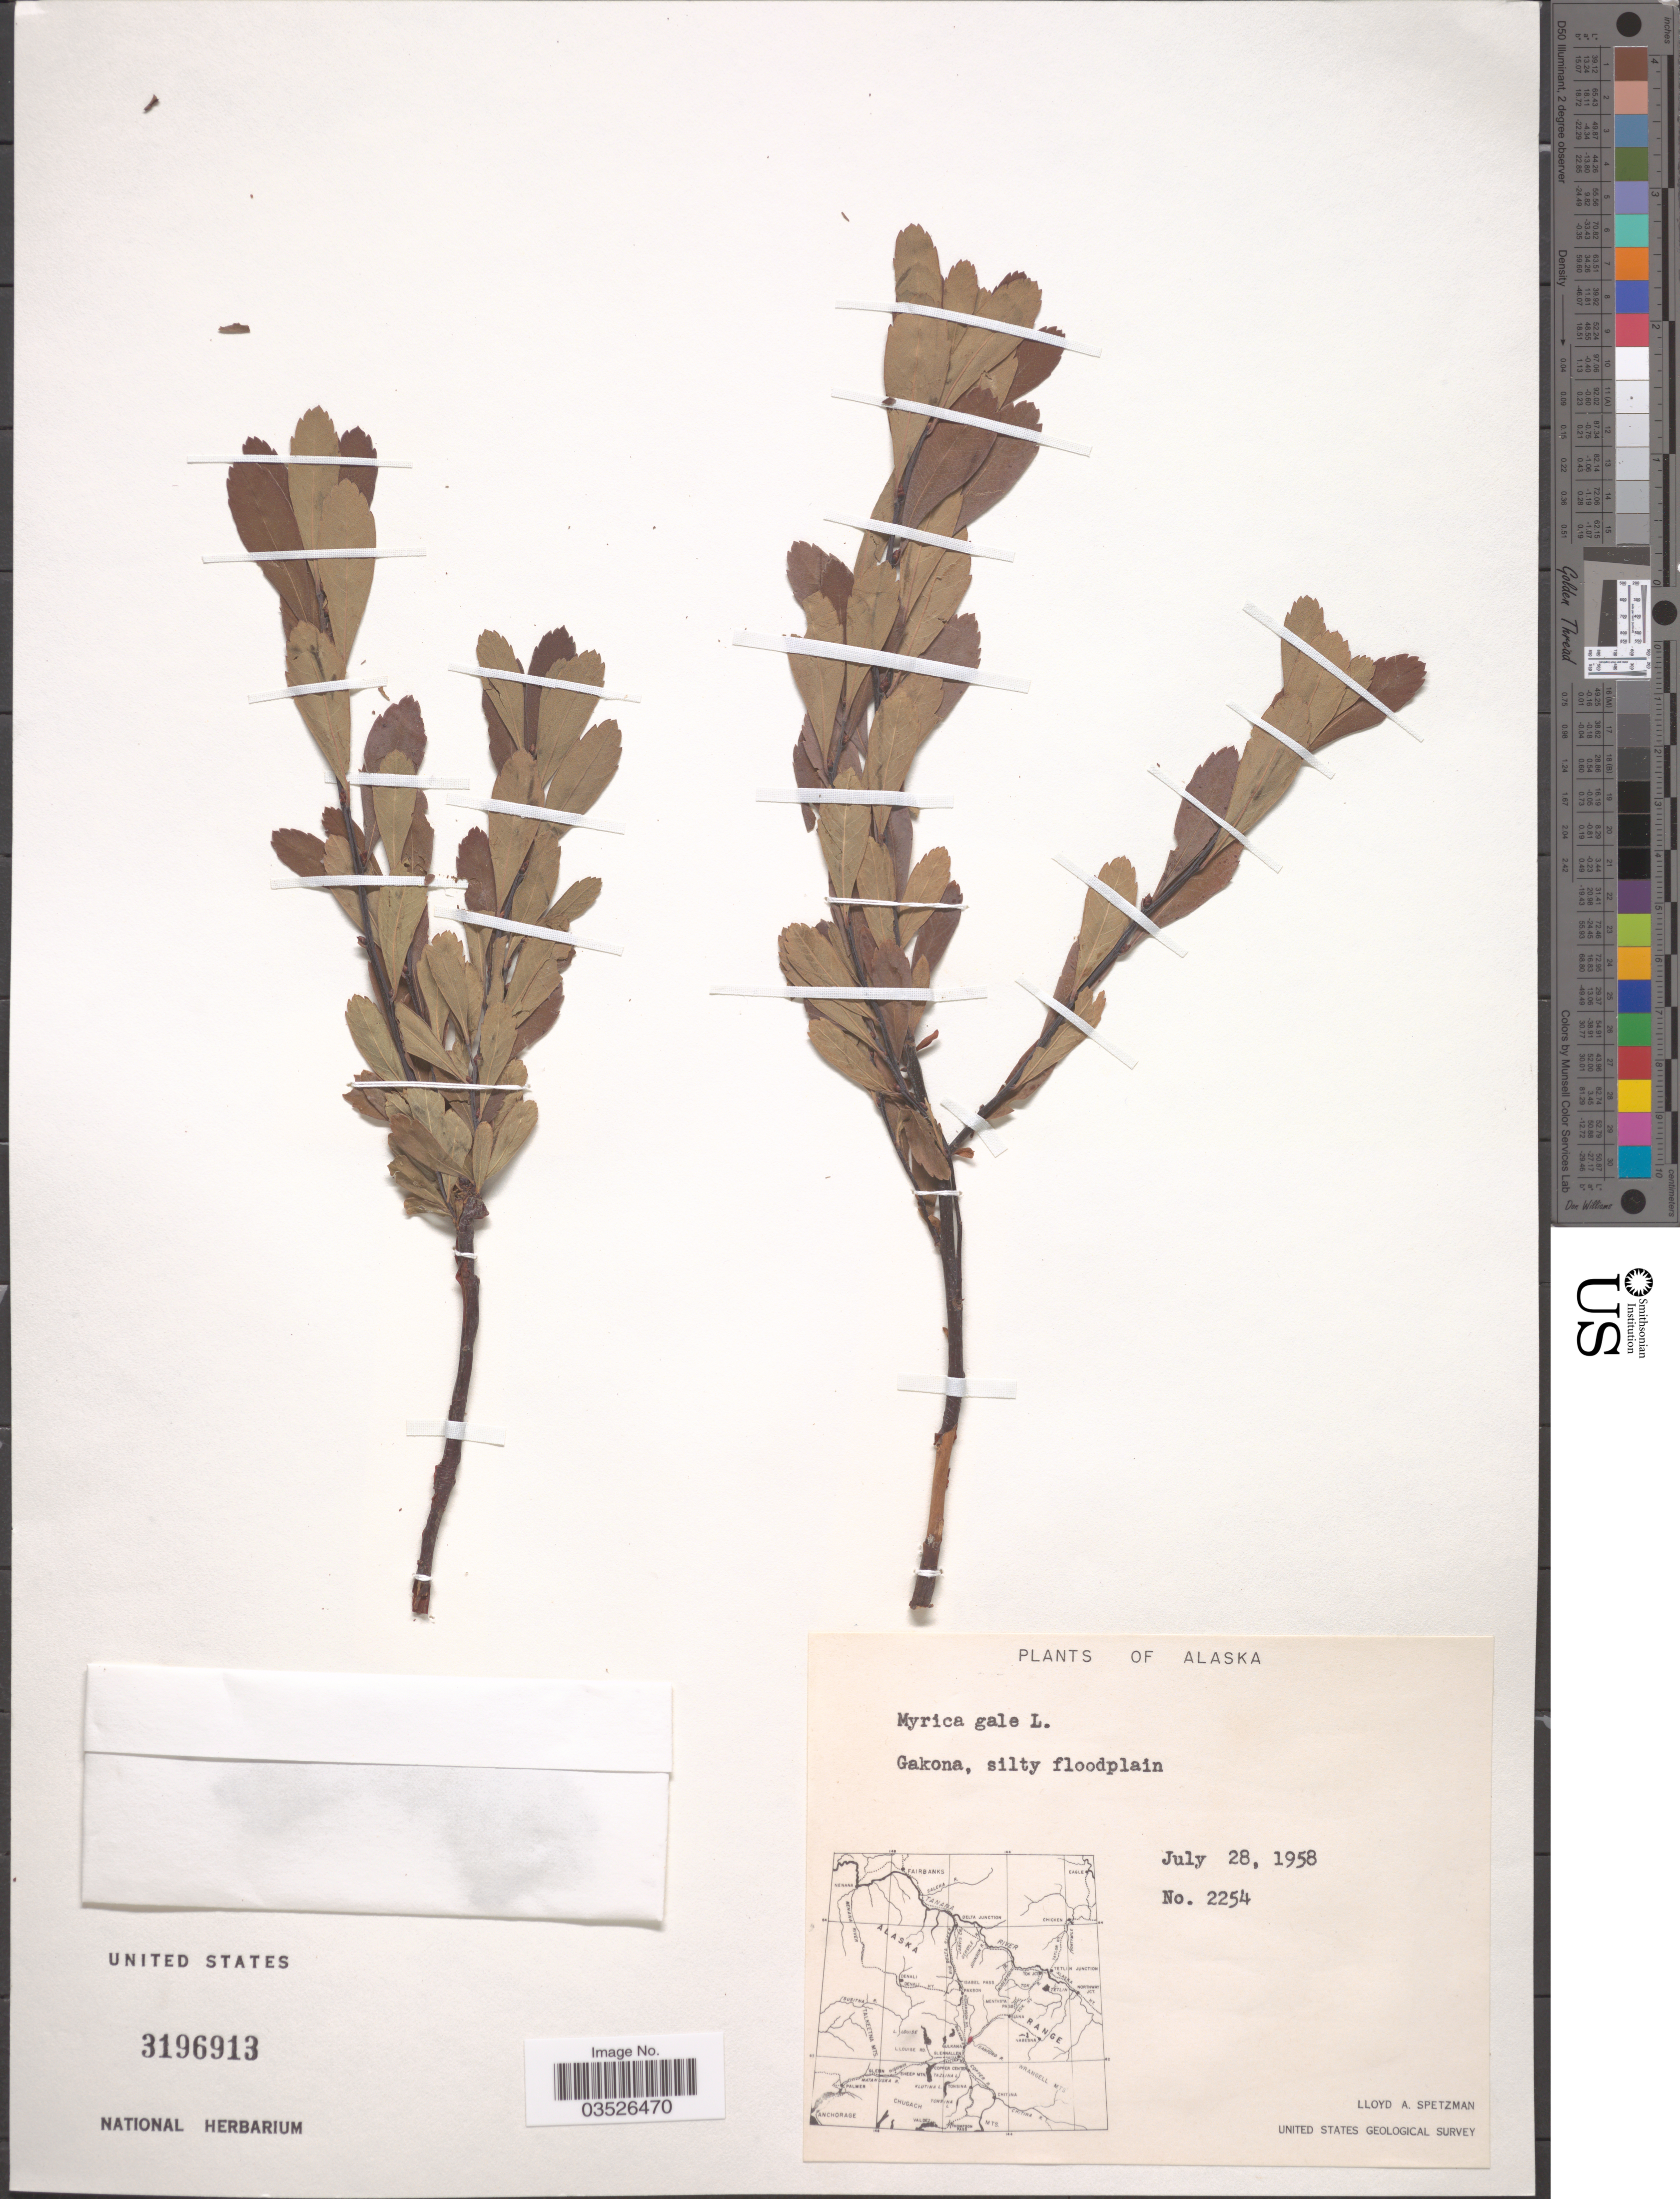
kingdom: Plantae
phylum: Tracheophyta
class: Magnoliopsida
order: Fagales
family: Myricaceae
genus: Myrica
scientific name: Myrica gale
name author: L.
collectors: L. Spetzman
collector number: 2254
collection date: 1958-07-28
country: United States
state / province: Alaska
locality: Gakona.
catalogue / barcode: US 3196913